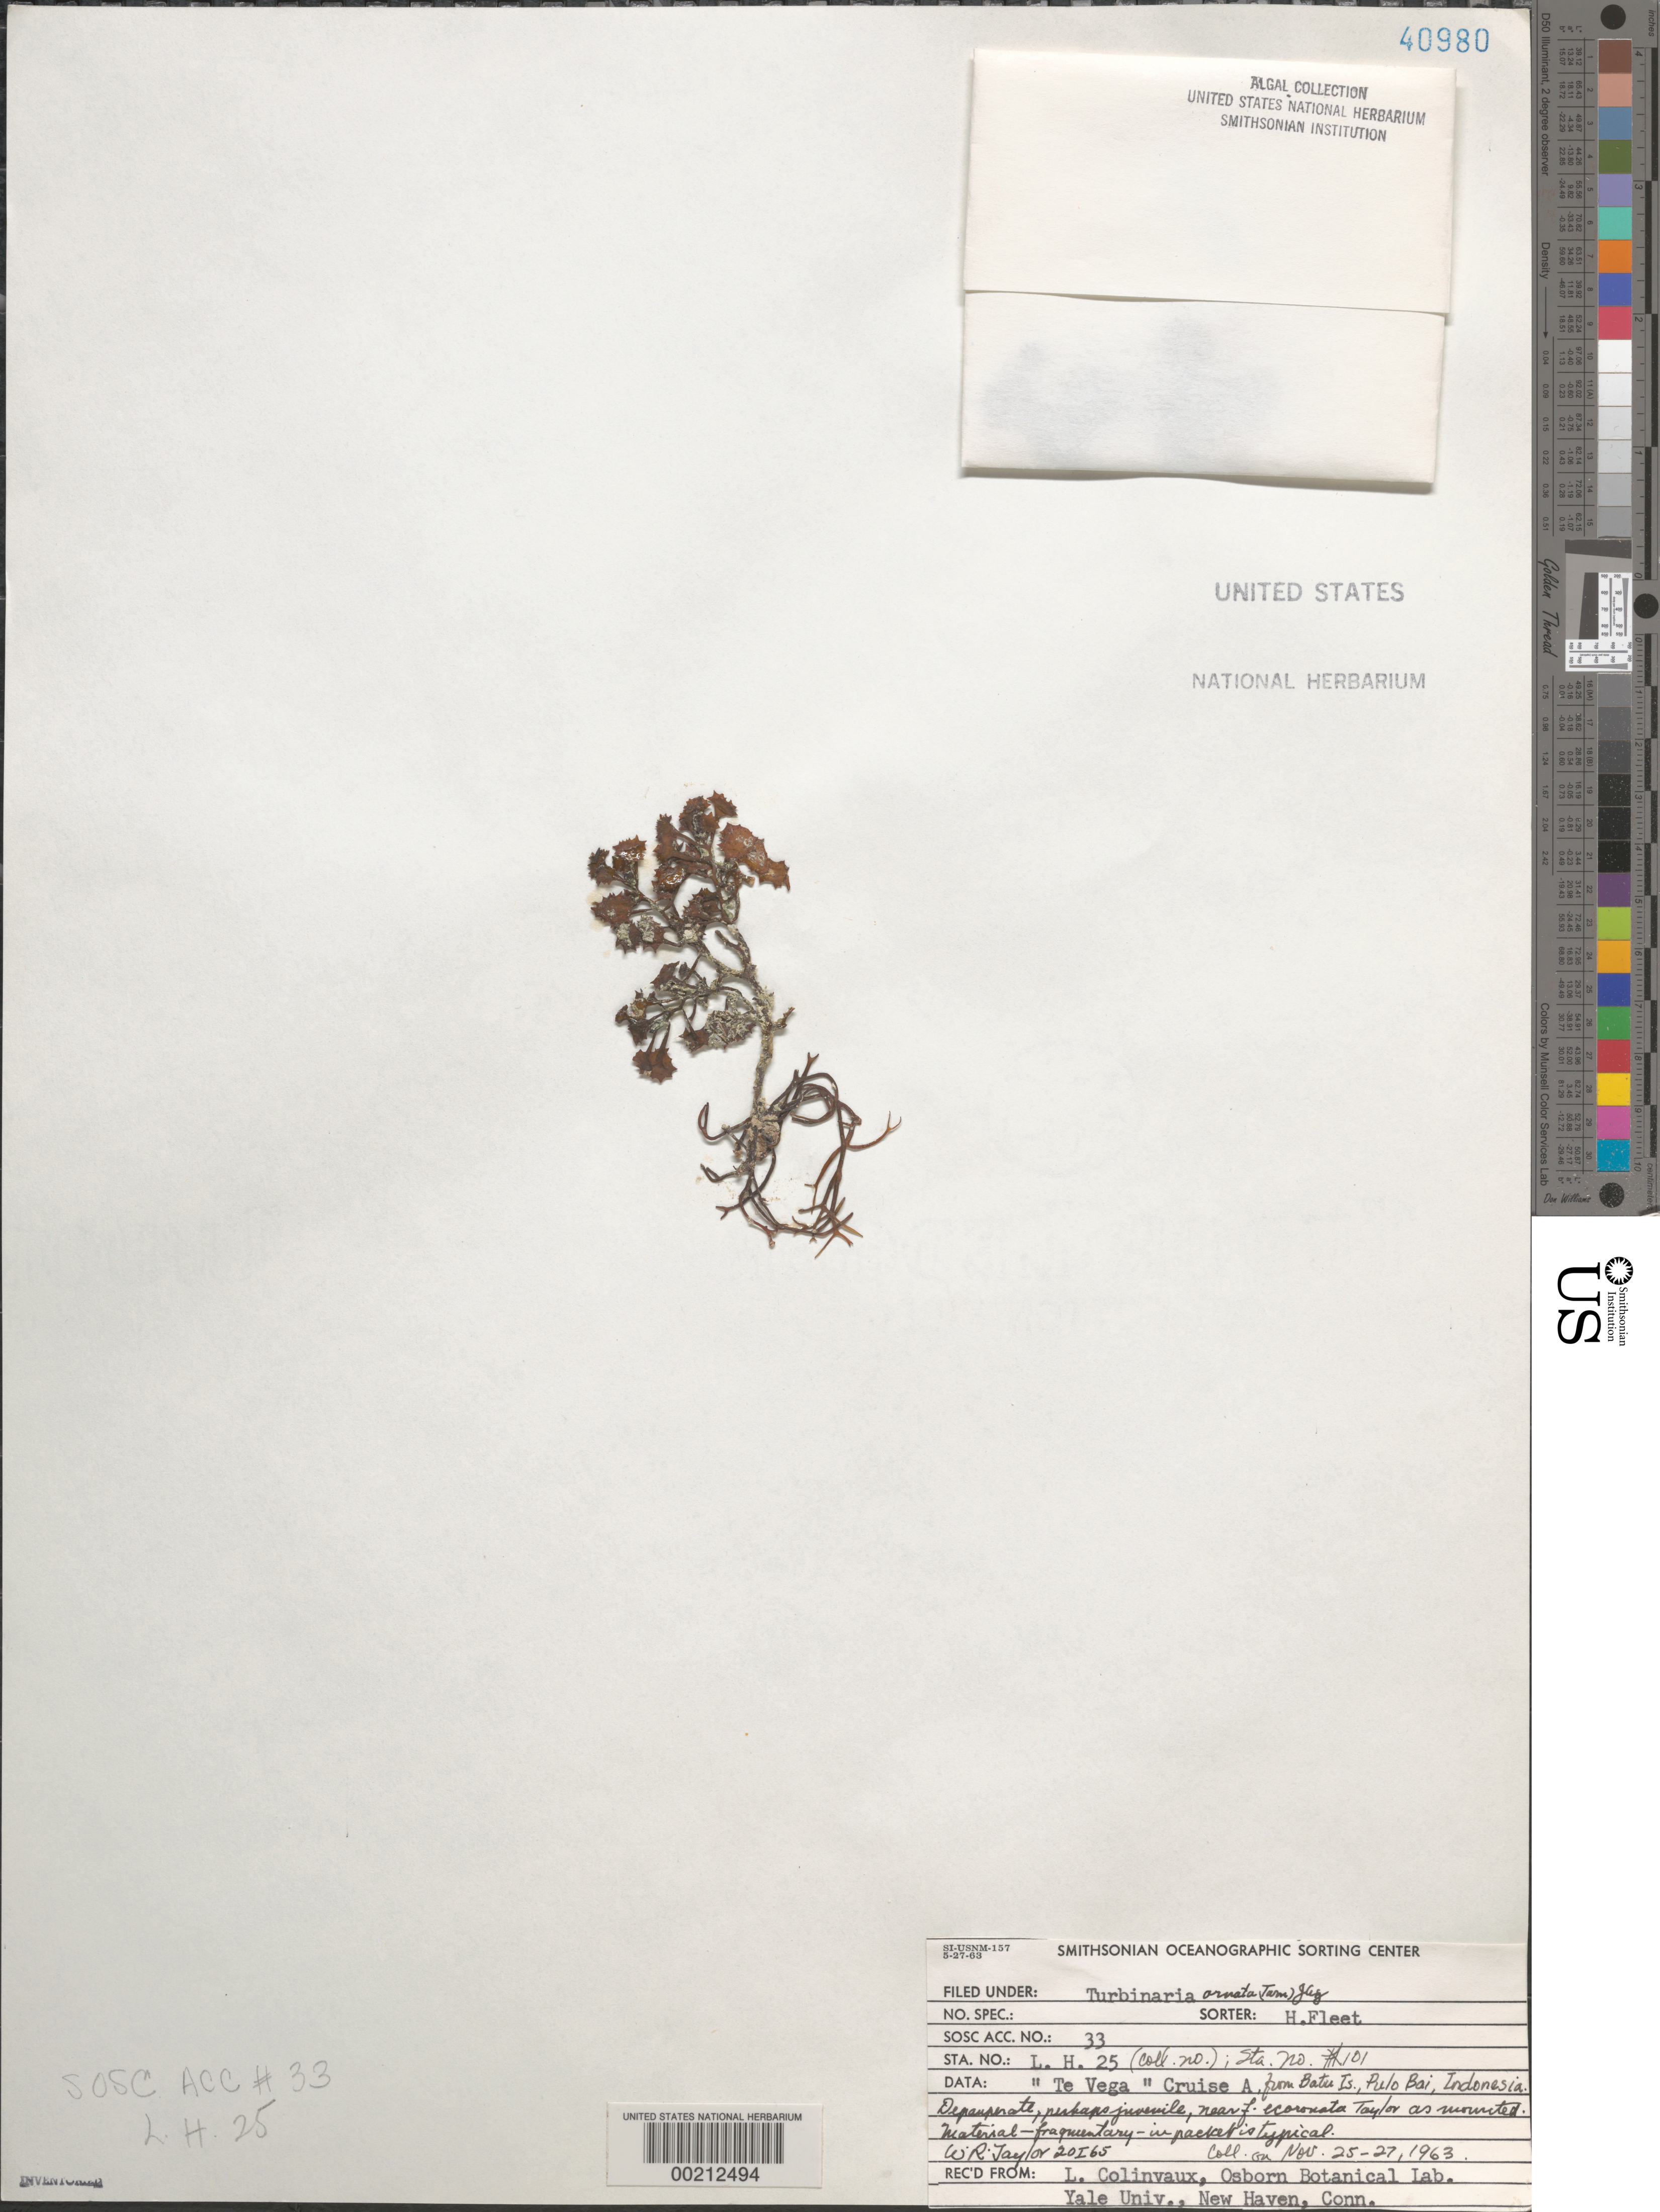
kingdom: Chromista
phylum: Ochrophyta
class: Phaeophyceae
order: Fucales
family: Sargassaceae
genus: Turbinaria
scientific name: Turbinaria ornata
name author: (Turner) J. Agardh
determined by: Taylor, William R.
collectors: L. Hillis-Colinvaux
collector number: Lh-25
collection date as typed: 25 Nov 1963 TO 27 Nov 1963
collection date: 1963-11-25/1963-11-27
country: Indonesia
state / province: Sumatra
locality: Pulo bai, batu islands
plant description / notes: Te Vega, Cruise A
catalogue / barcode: US 40980